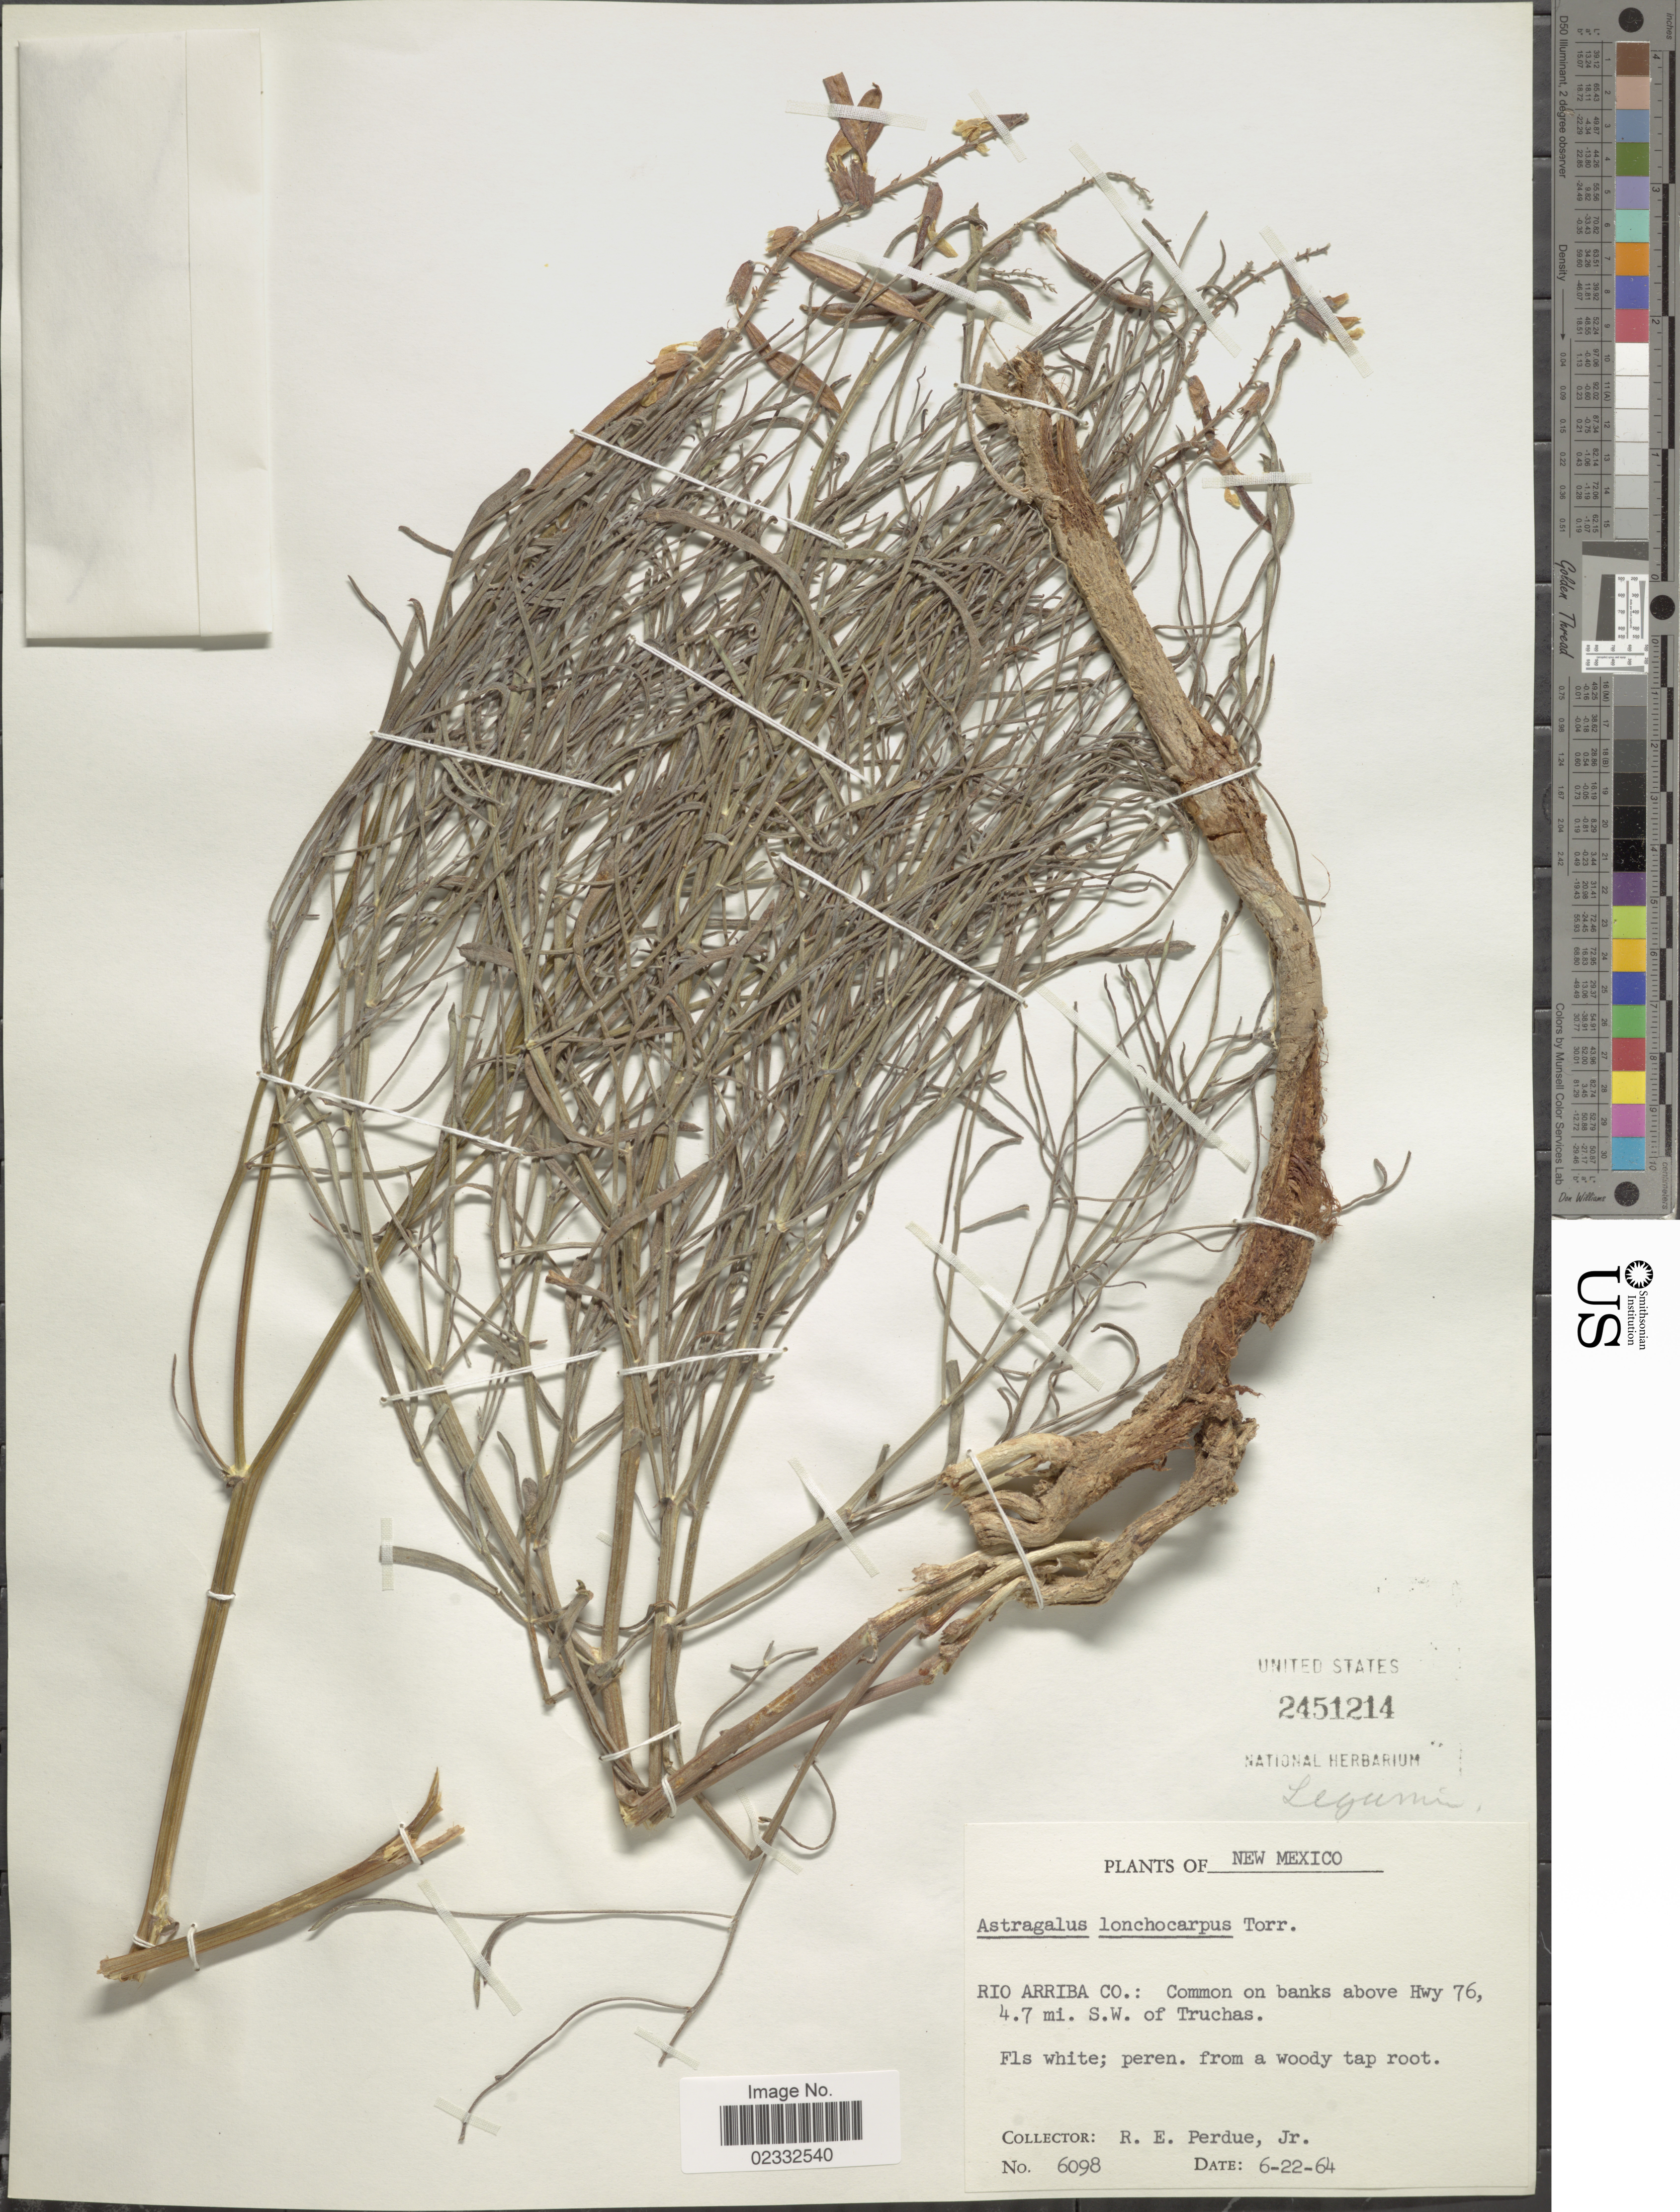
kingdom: Plantae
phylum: Tracheophyta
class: Magnoliopsida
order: Fabales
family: Fabaceae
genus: Astragalus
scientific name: Astragalus lonchocarpus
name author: Torr.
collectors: R. E. Perdue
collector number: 6098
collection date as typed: Transcribed d/m/y: 22/6/64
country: United States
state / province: New Mexico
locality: Rio Arriba Co.: Common on banks above Hwy 76, 4.7 mi. S.W. of Truchas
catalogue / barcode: US 2451214